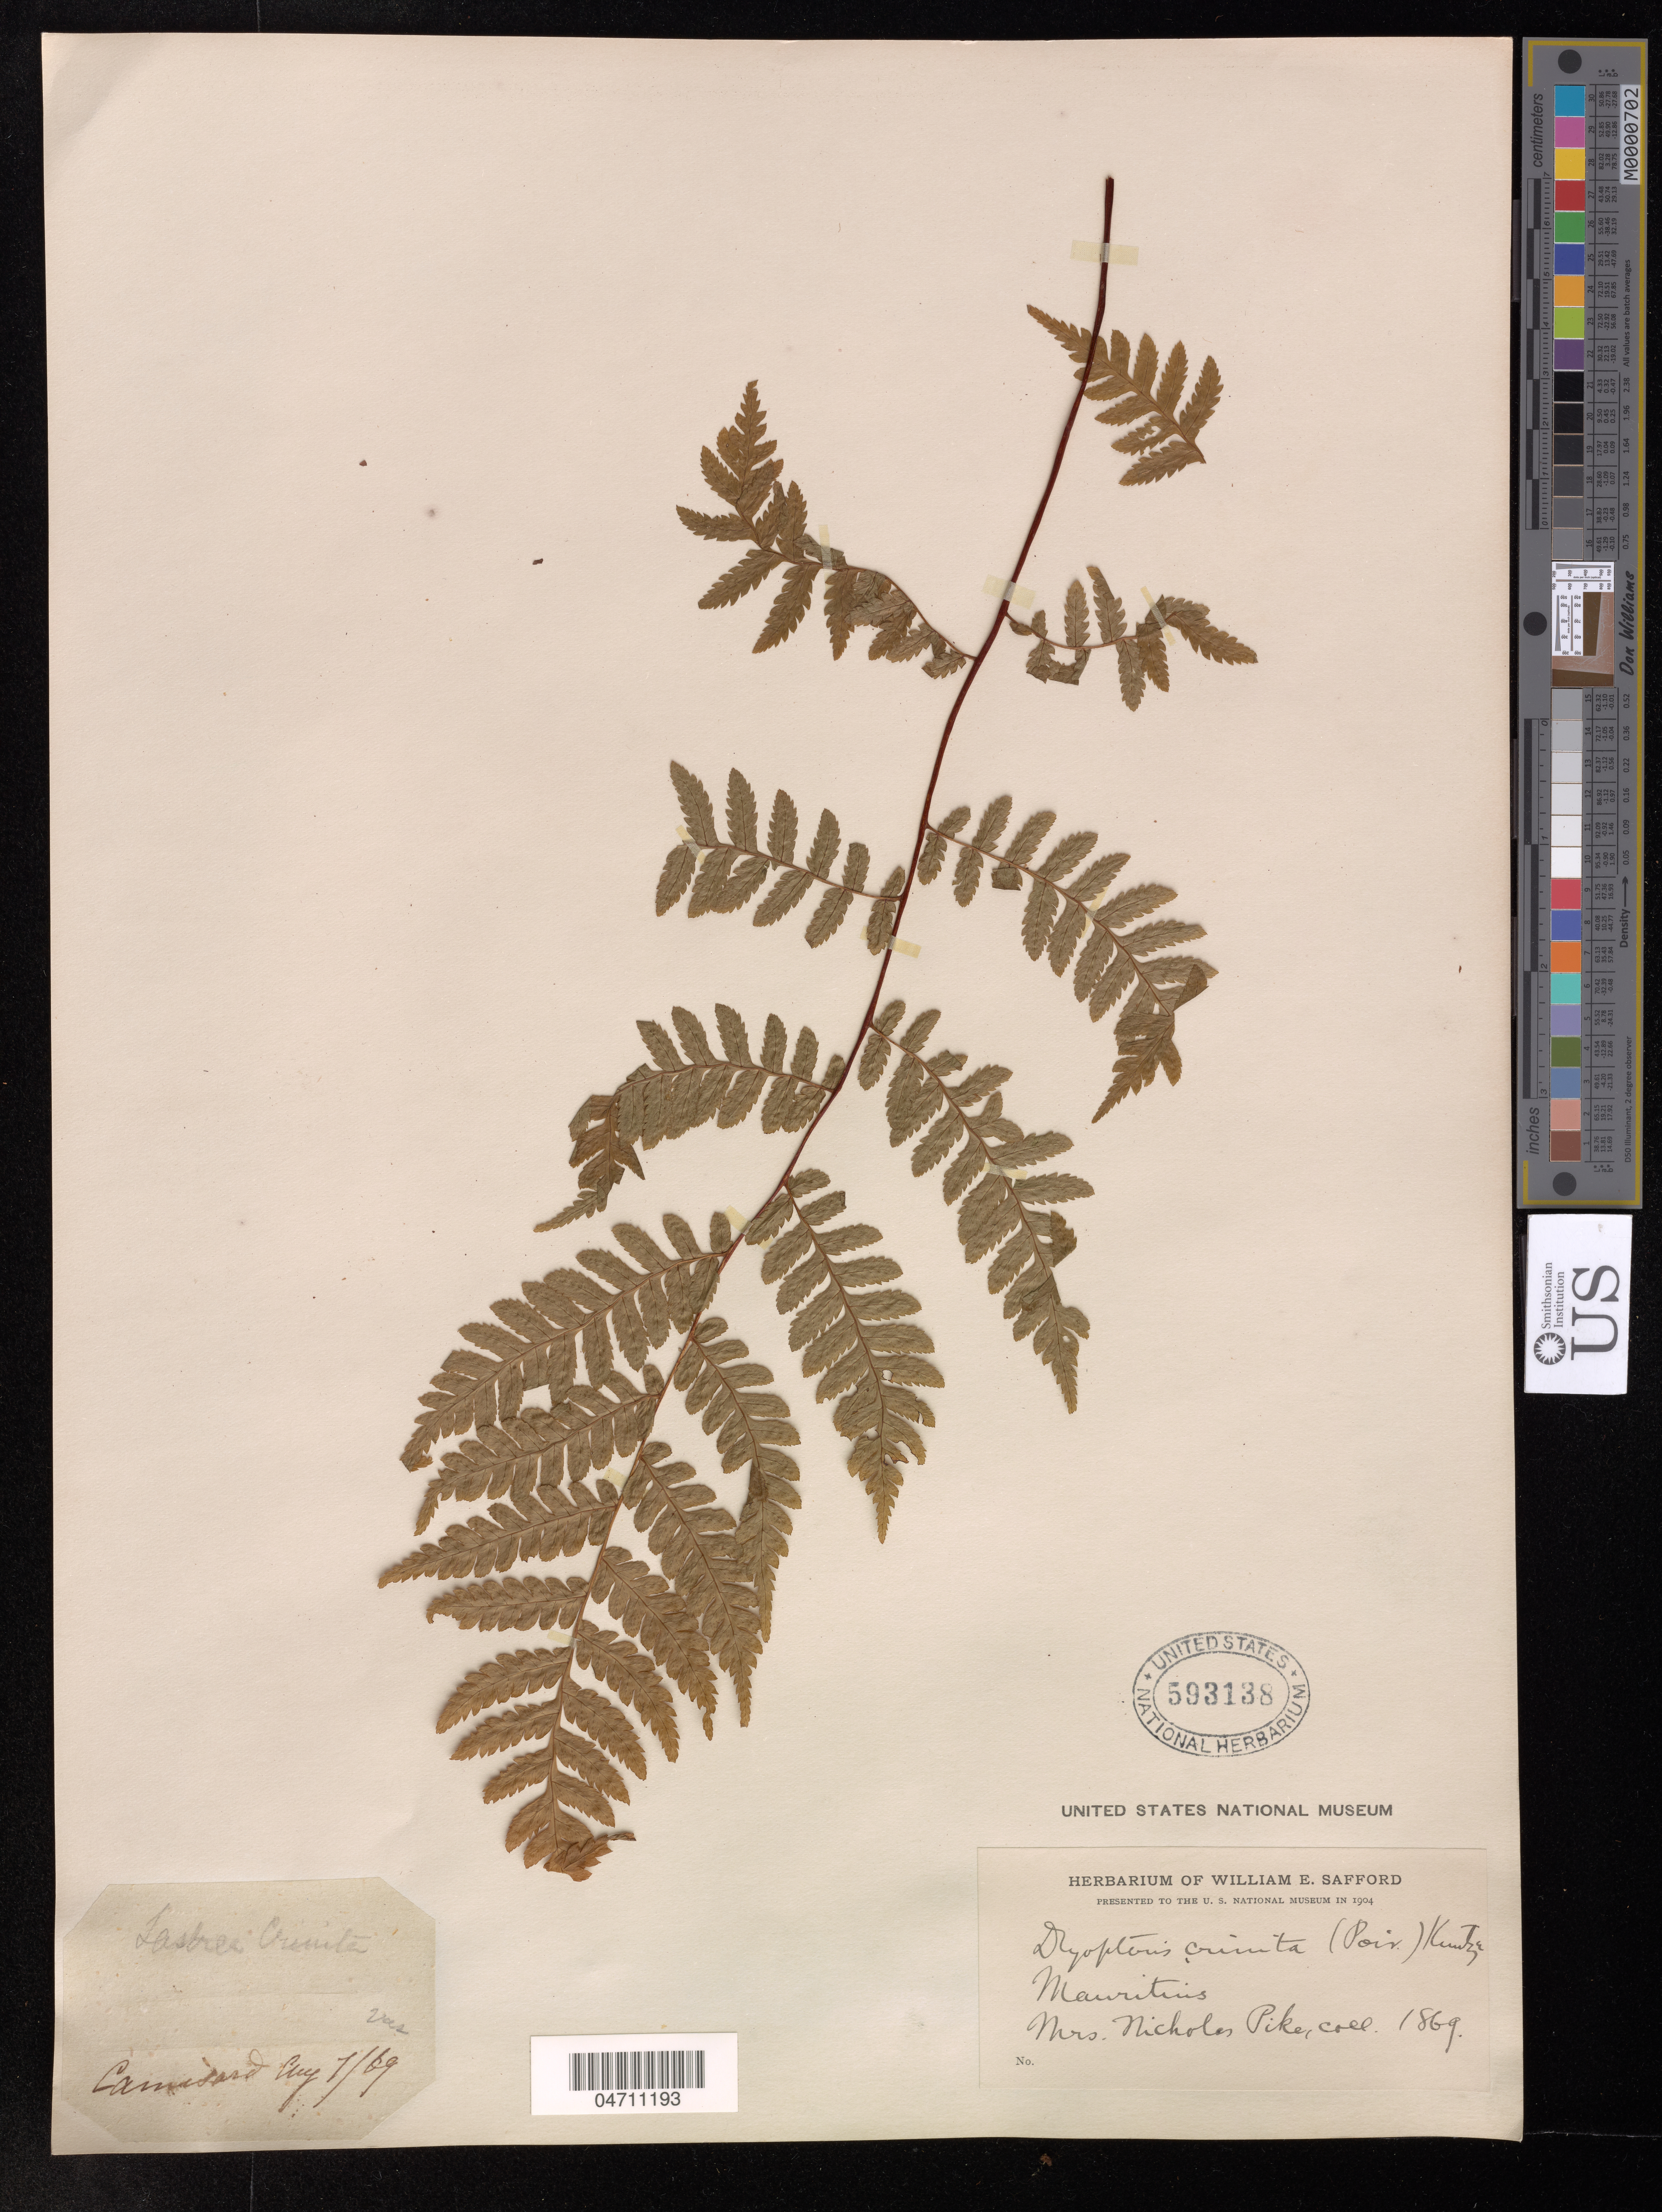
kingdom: Plantae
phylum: Tracheophyta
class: Polypodiopsida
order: Polypodiales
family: Dryopteridaceae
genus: Dryopteris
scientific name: Dryopteris crinita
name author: (Poir.) Kuntze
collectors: N. Pike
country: Mauritius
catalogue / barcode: US 593138